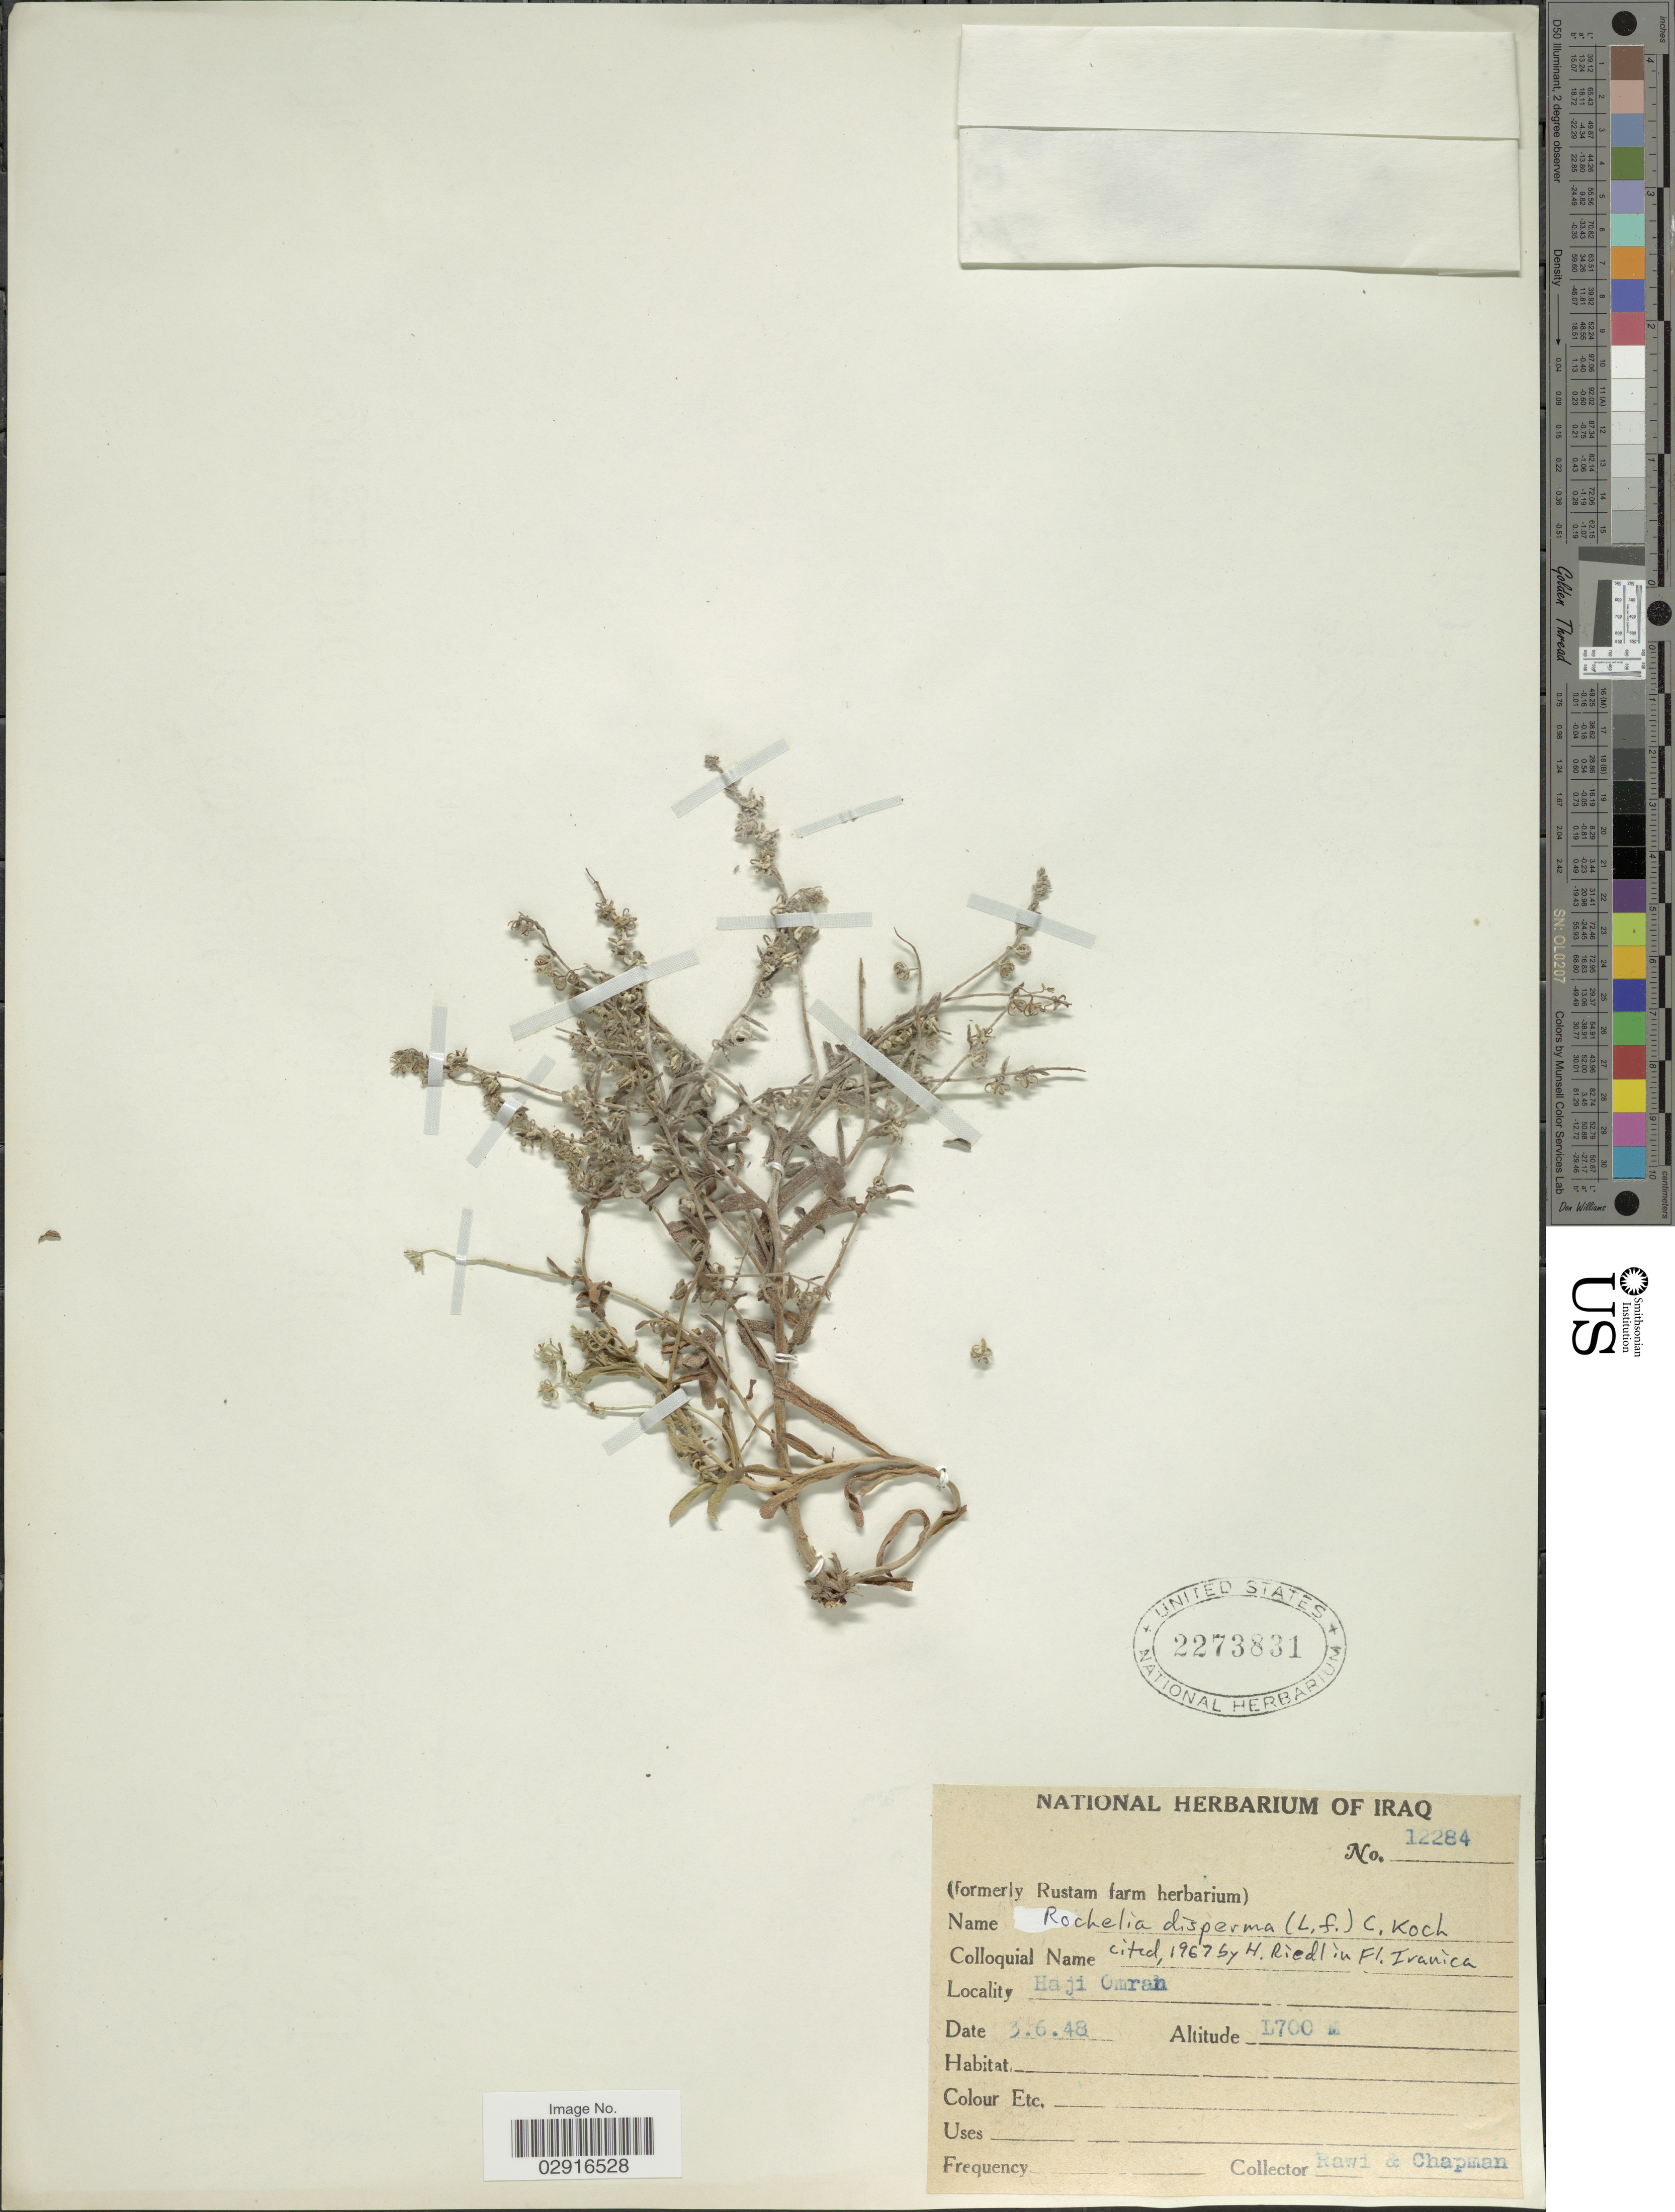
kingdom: Plantae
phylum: Tracheophyta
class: Magnoliopsida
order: Boraginales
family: Boraginaceae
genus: Rochelia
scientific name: Rochelia disperma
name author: (L. f.) K. Koch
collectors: -. Rawi & A. Chapman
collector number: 12284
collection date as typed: Transcribed d/m/y: 3/6/48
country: Iraq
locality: Haji Omran.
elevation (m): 1700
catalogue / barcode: US 2273831